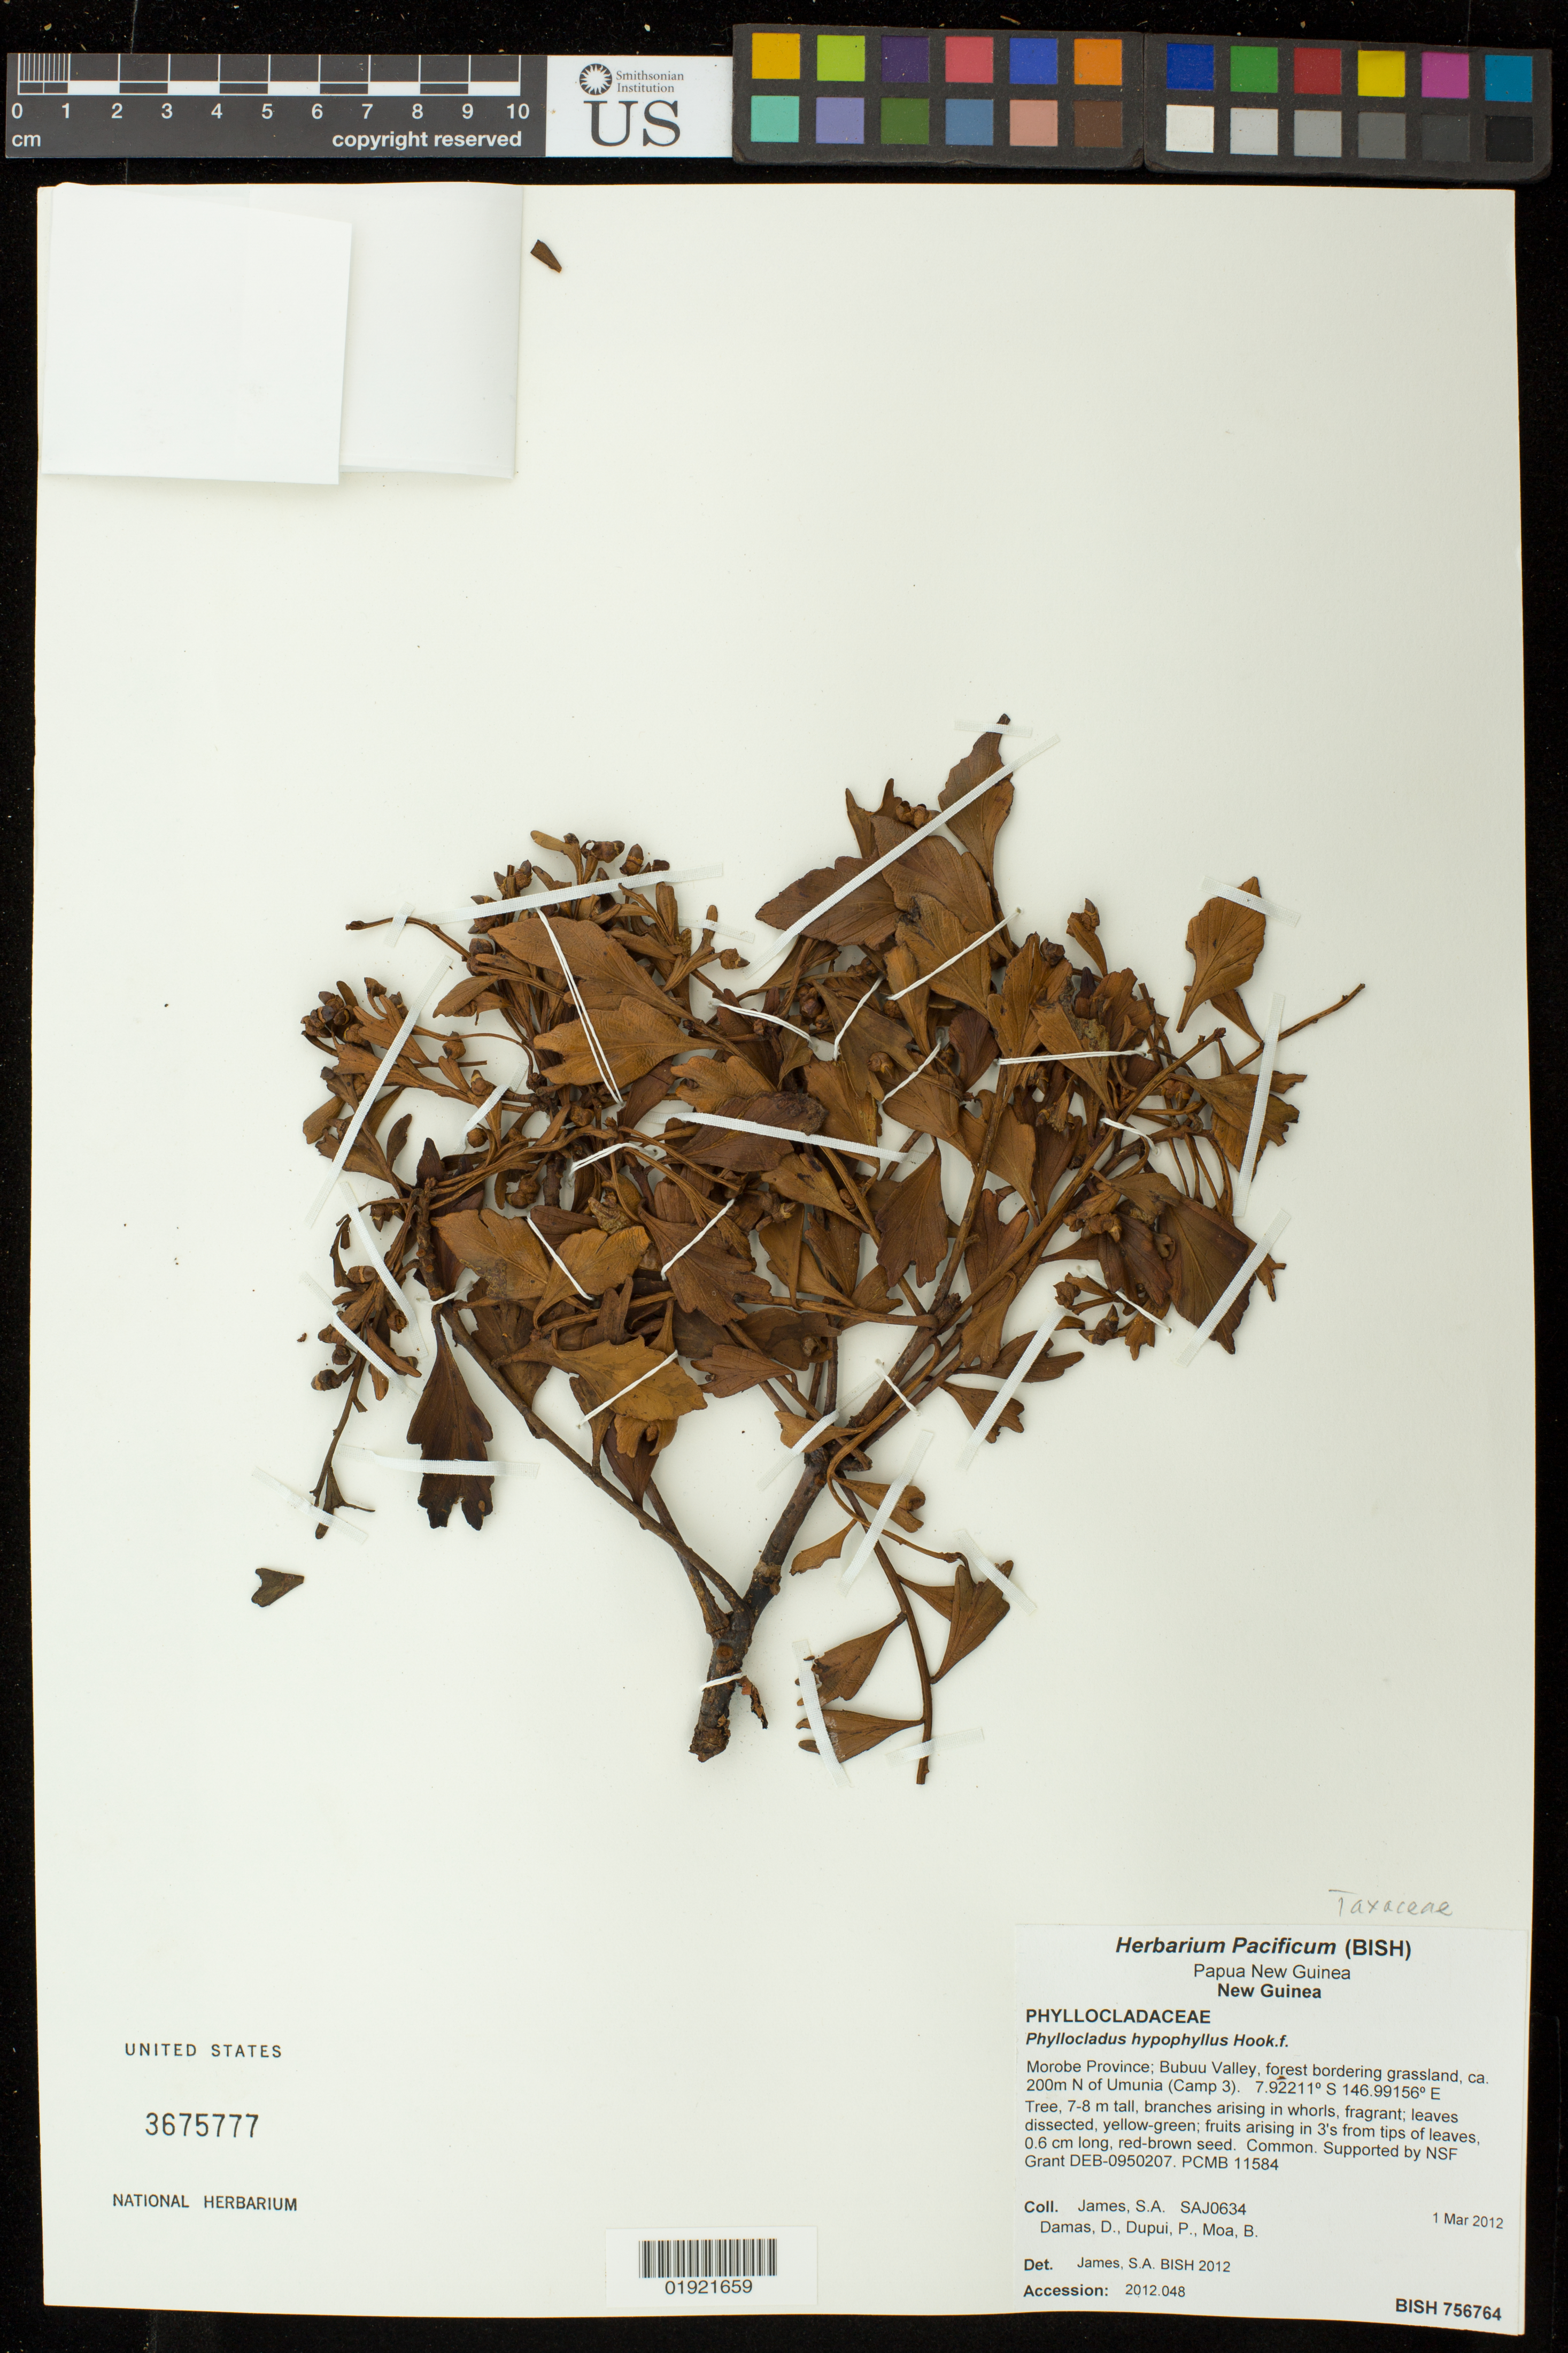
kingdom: Plantae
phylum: Tracheophyta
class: Pinopsida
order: Pinales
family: Phyllocladaceae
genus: Phyllocladus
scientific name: Phyllocladus hypophyllus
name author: Hook. f.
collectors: S. James, D. Damas, P. Dupui & B. Moa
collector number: SAJ0634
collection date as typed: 1 Mar 2012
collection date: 2012-03-01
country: Papua New Guinea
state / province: Morobe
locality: Bubuu Valley, forest bordering grassland, ca. 200m N of Umunia (Camp 3).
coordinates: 7.92211 degrees S, 146.99156 degrees E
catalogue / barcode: US 3675777